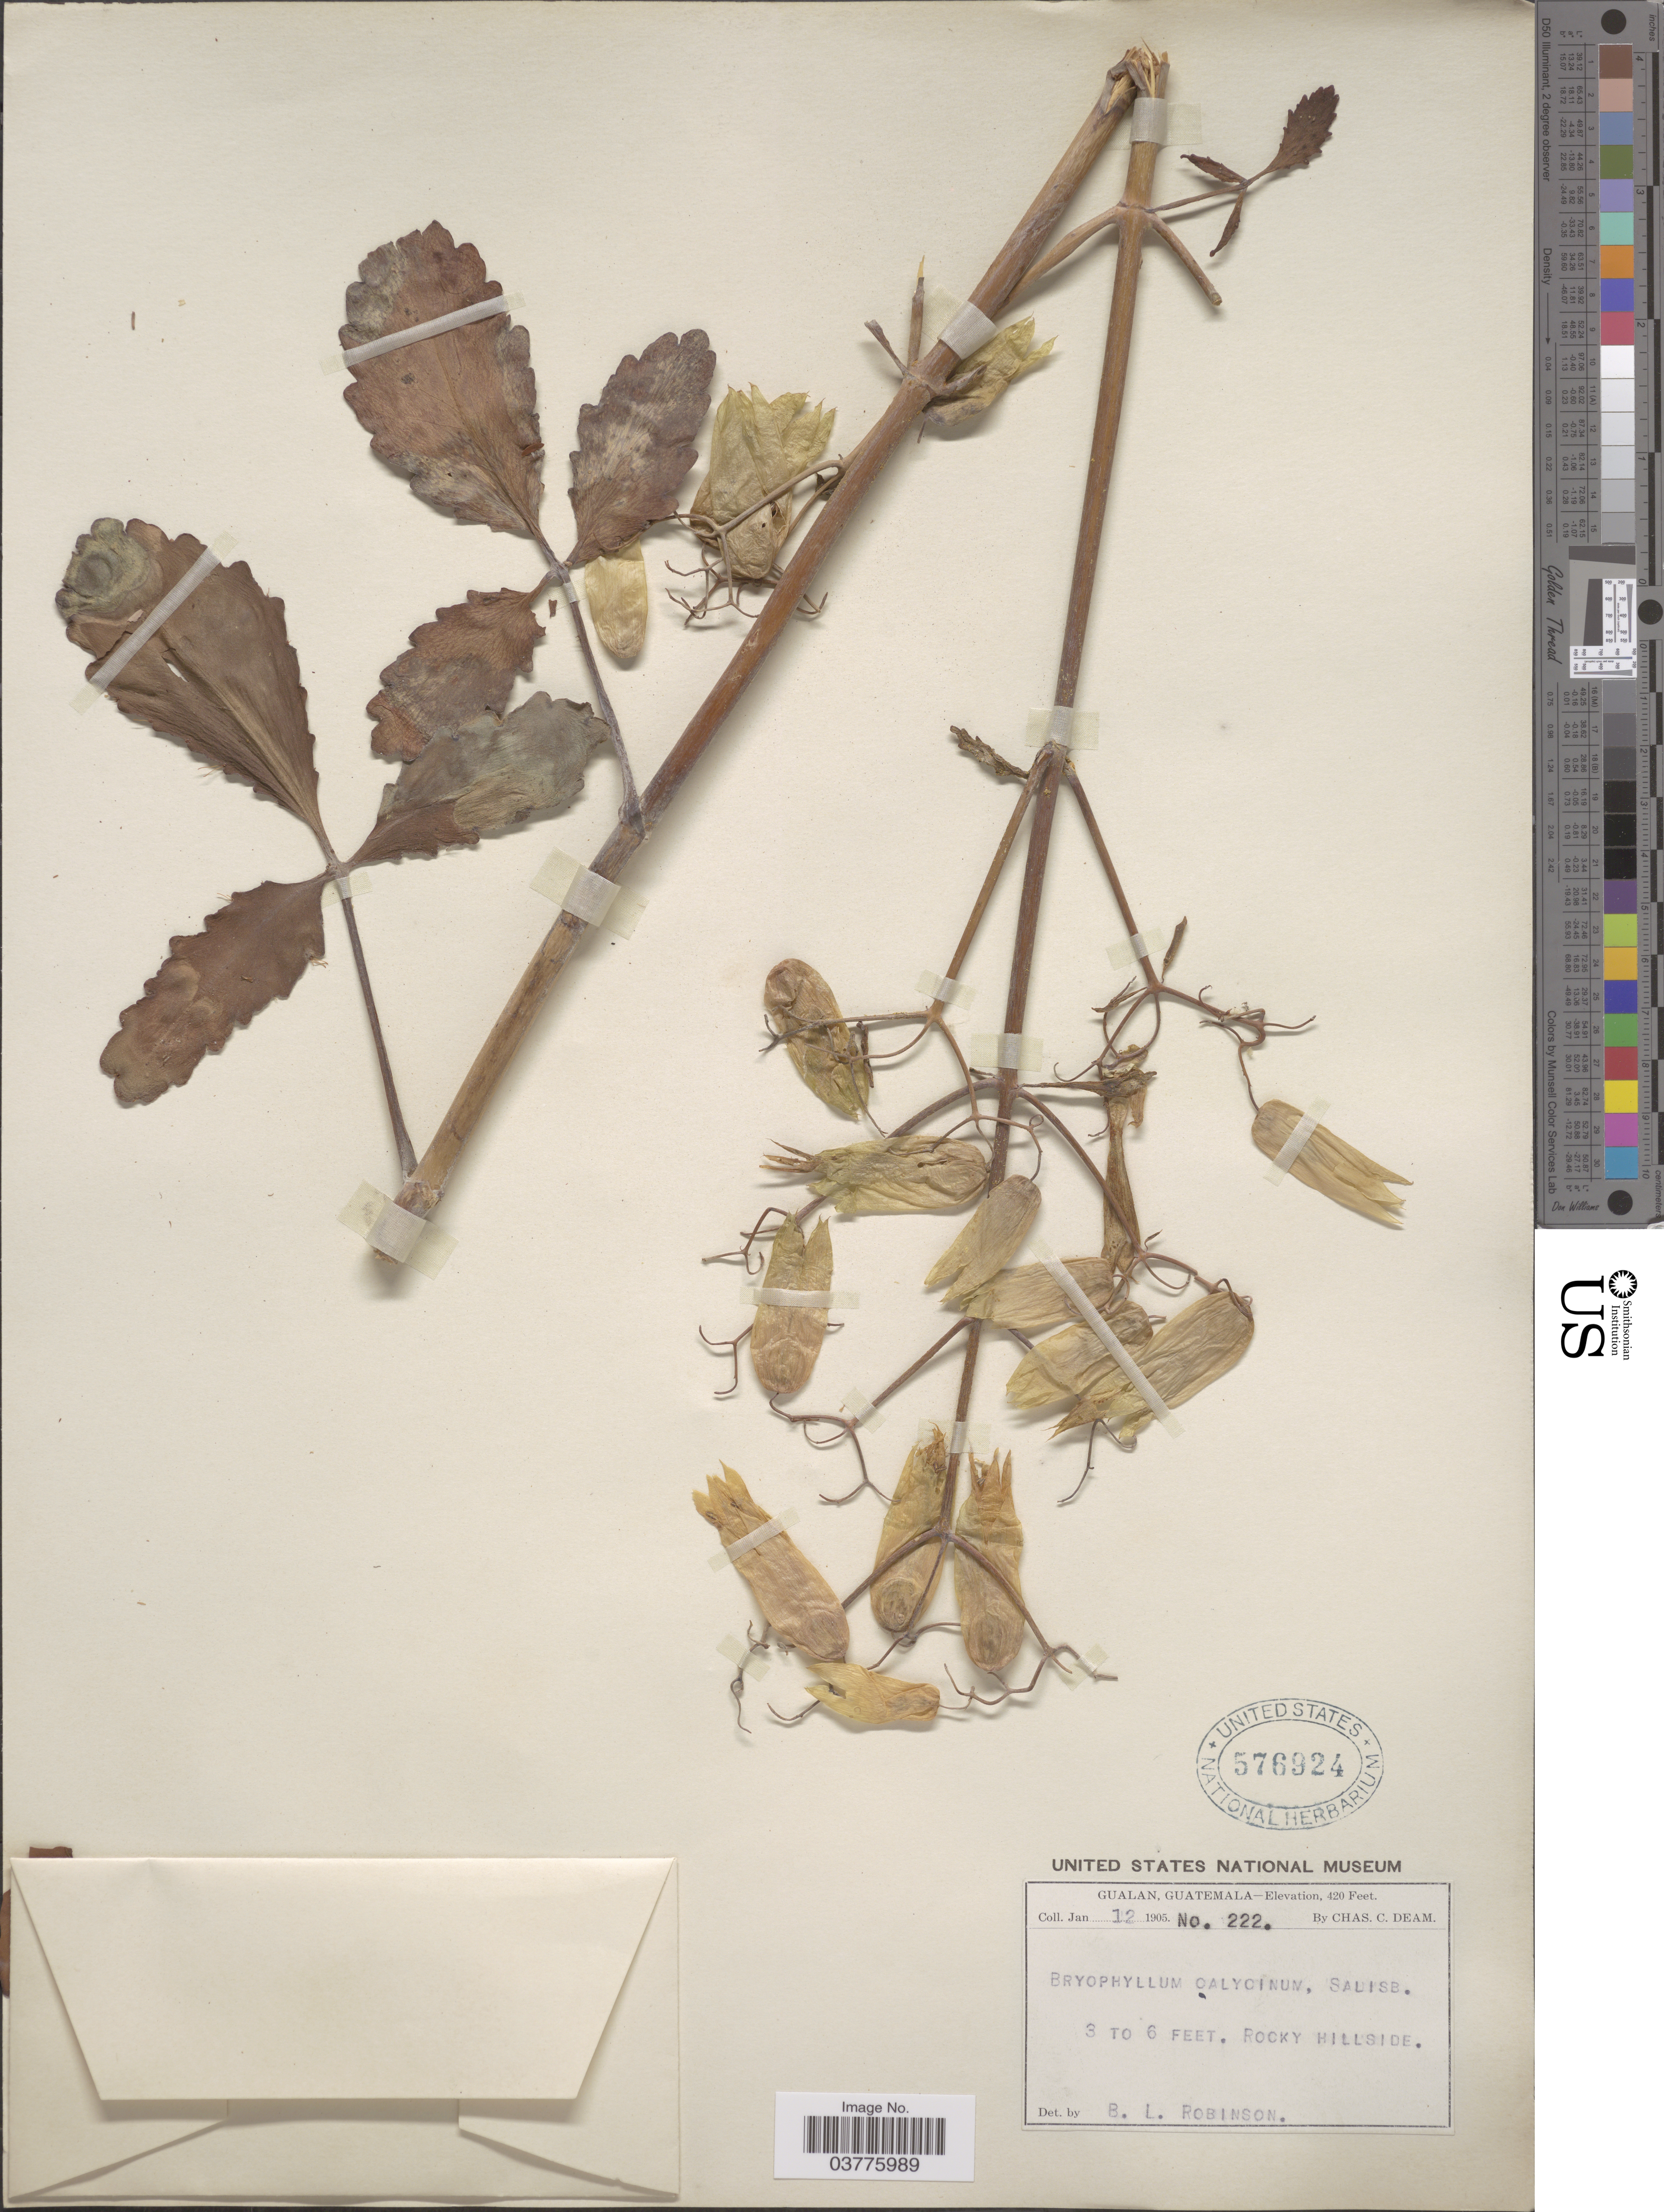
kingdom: Plantae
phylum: Tracheophyta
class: Magnoliopsida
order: Saxifragales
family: Crassulaceae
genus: Kalanchoe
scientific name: Kalanchoe pinnata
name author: (Lam.) Pers.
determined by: Strong, Mark T., (BOT), Smithsonian Institution - National Museum of Natural History (UNITED STATES)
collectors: C. C. Deam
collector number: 222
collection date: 1905-01-12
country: Guatemala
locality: Gualan.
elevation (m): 128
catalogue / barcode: US 576924